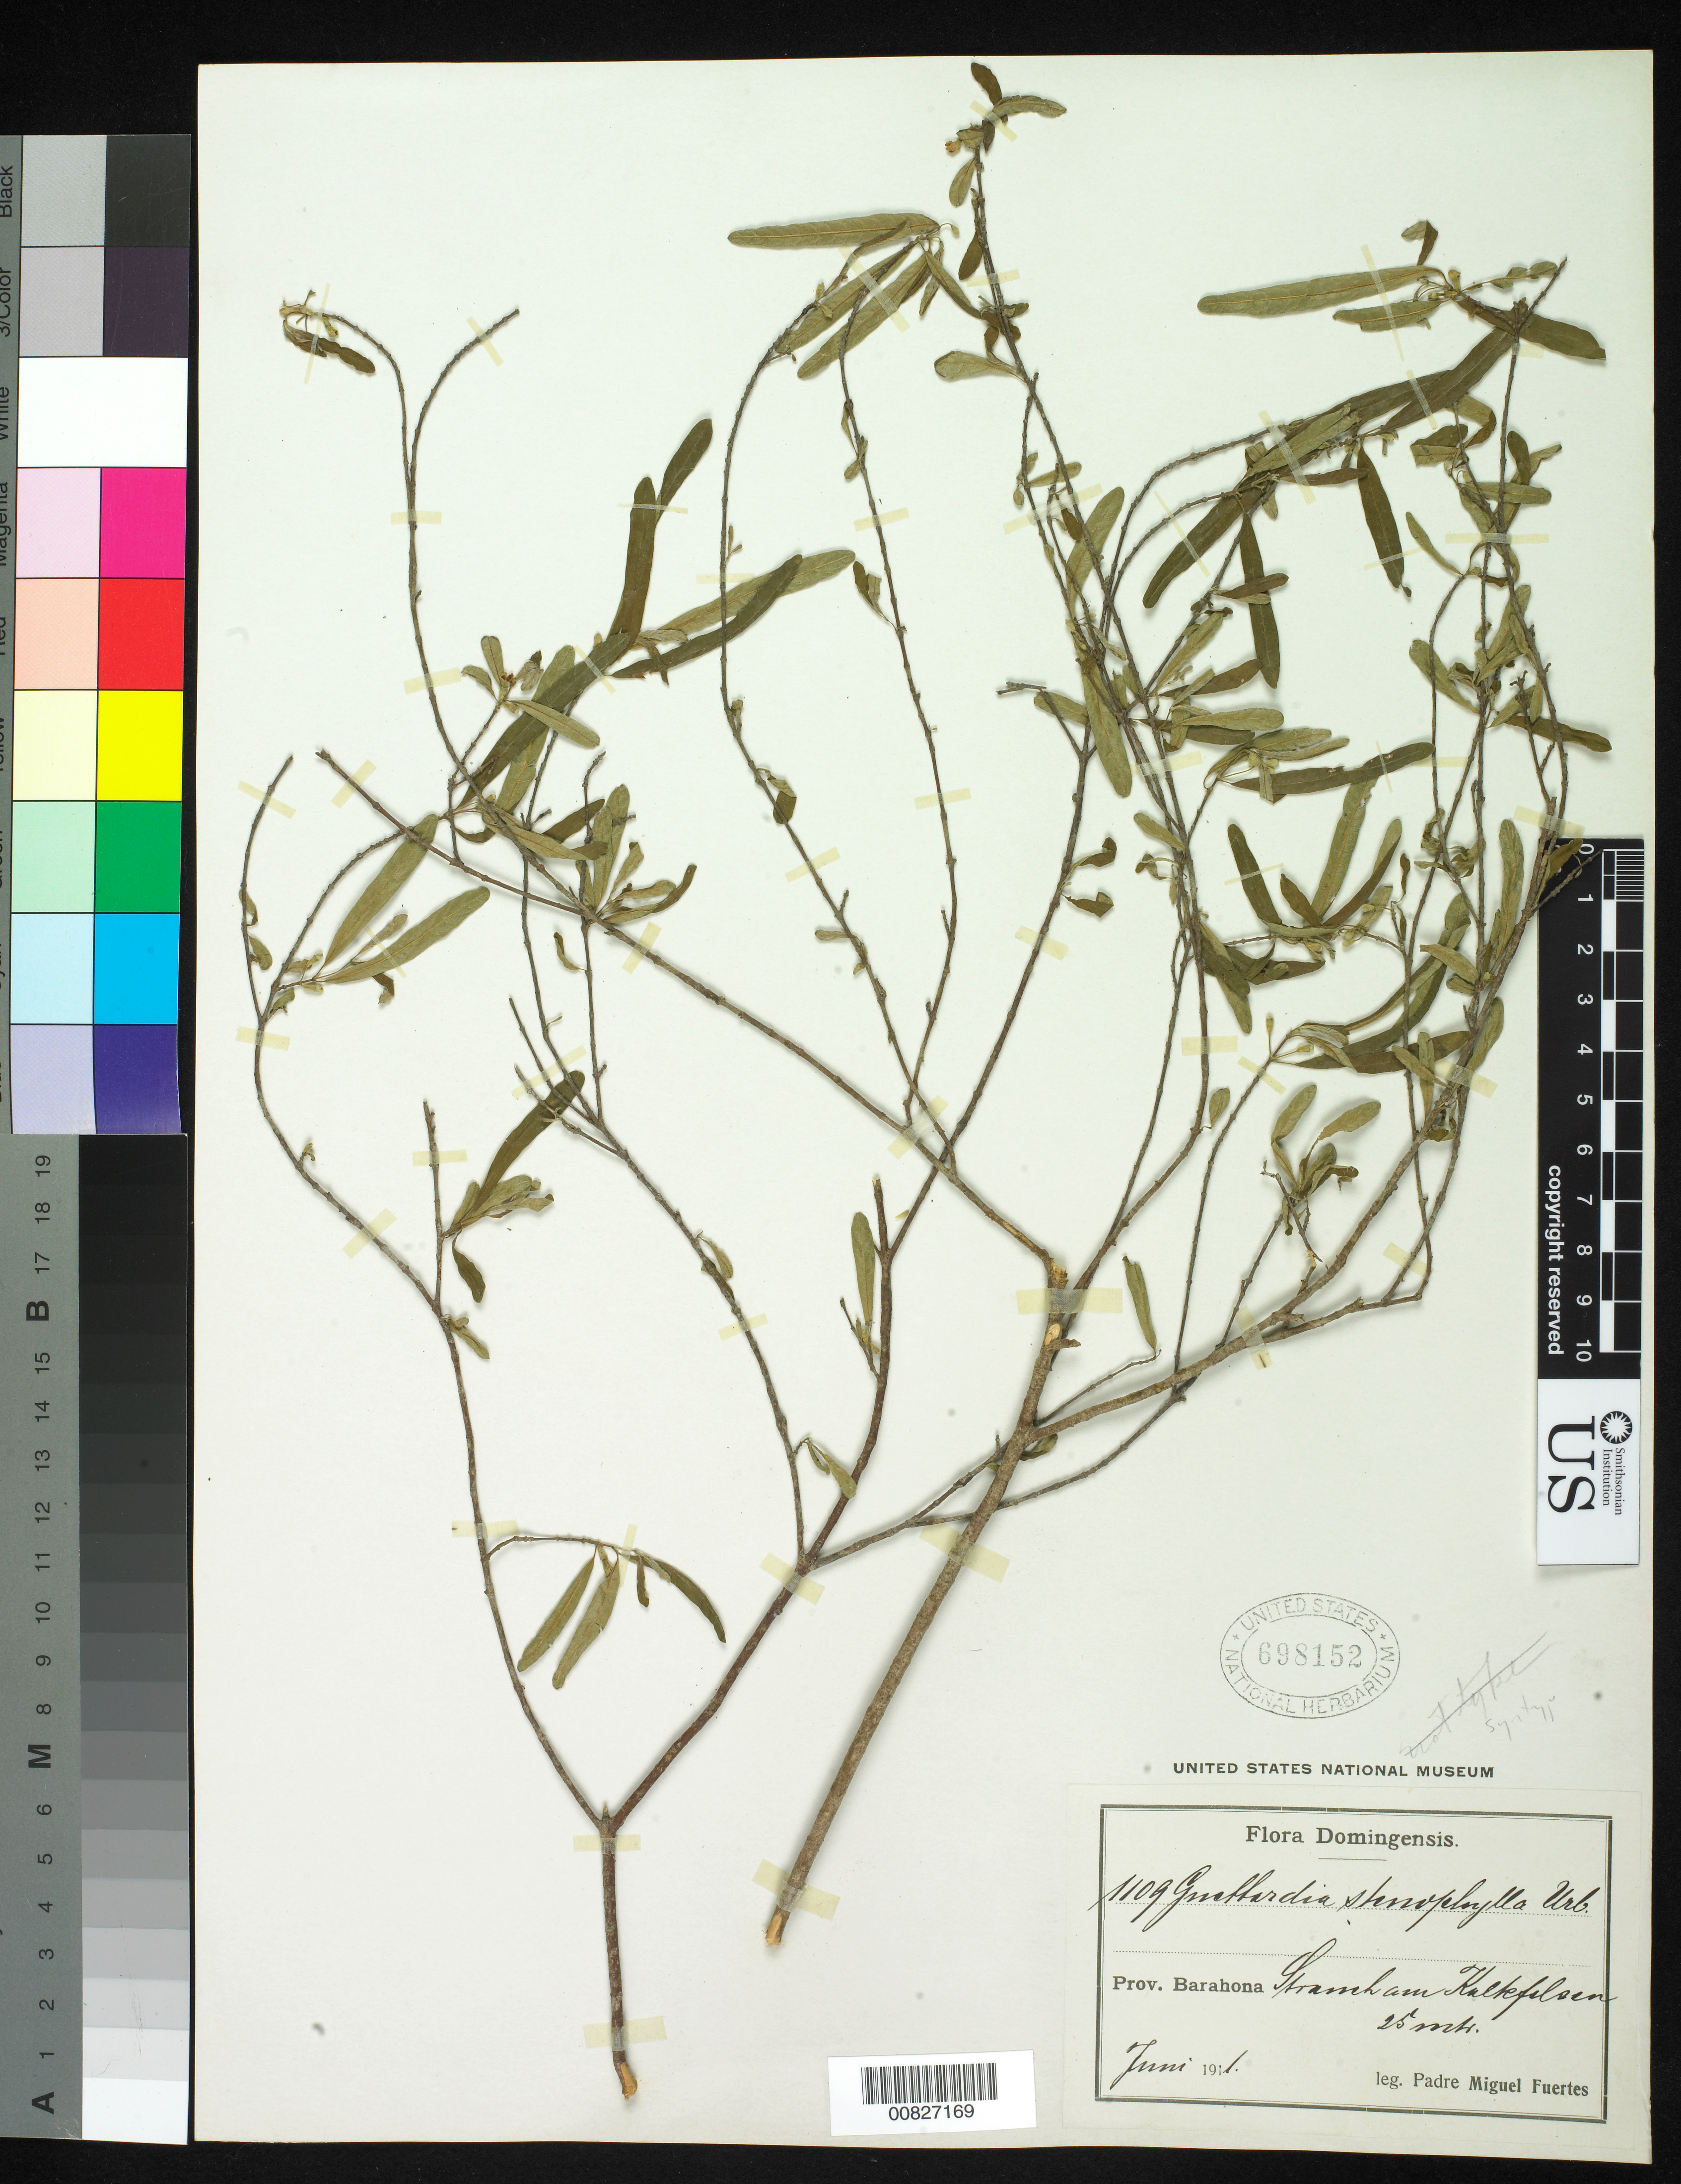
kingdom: Plantae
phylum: Tracheophyta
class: Magnoliopsida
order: Gentianales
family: Rubiaceae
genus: Guettarda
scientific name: Guettarda stenophylla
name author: Urb.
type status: Syntype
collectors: M. D. Fuertes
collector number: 1109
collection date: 1911-06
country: Dominican Republic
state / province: Barahona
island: Hispaniola Island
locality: Strauch, am kelkfelsen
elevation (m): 25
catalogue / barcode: US 698152